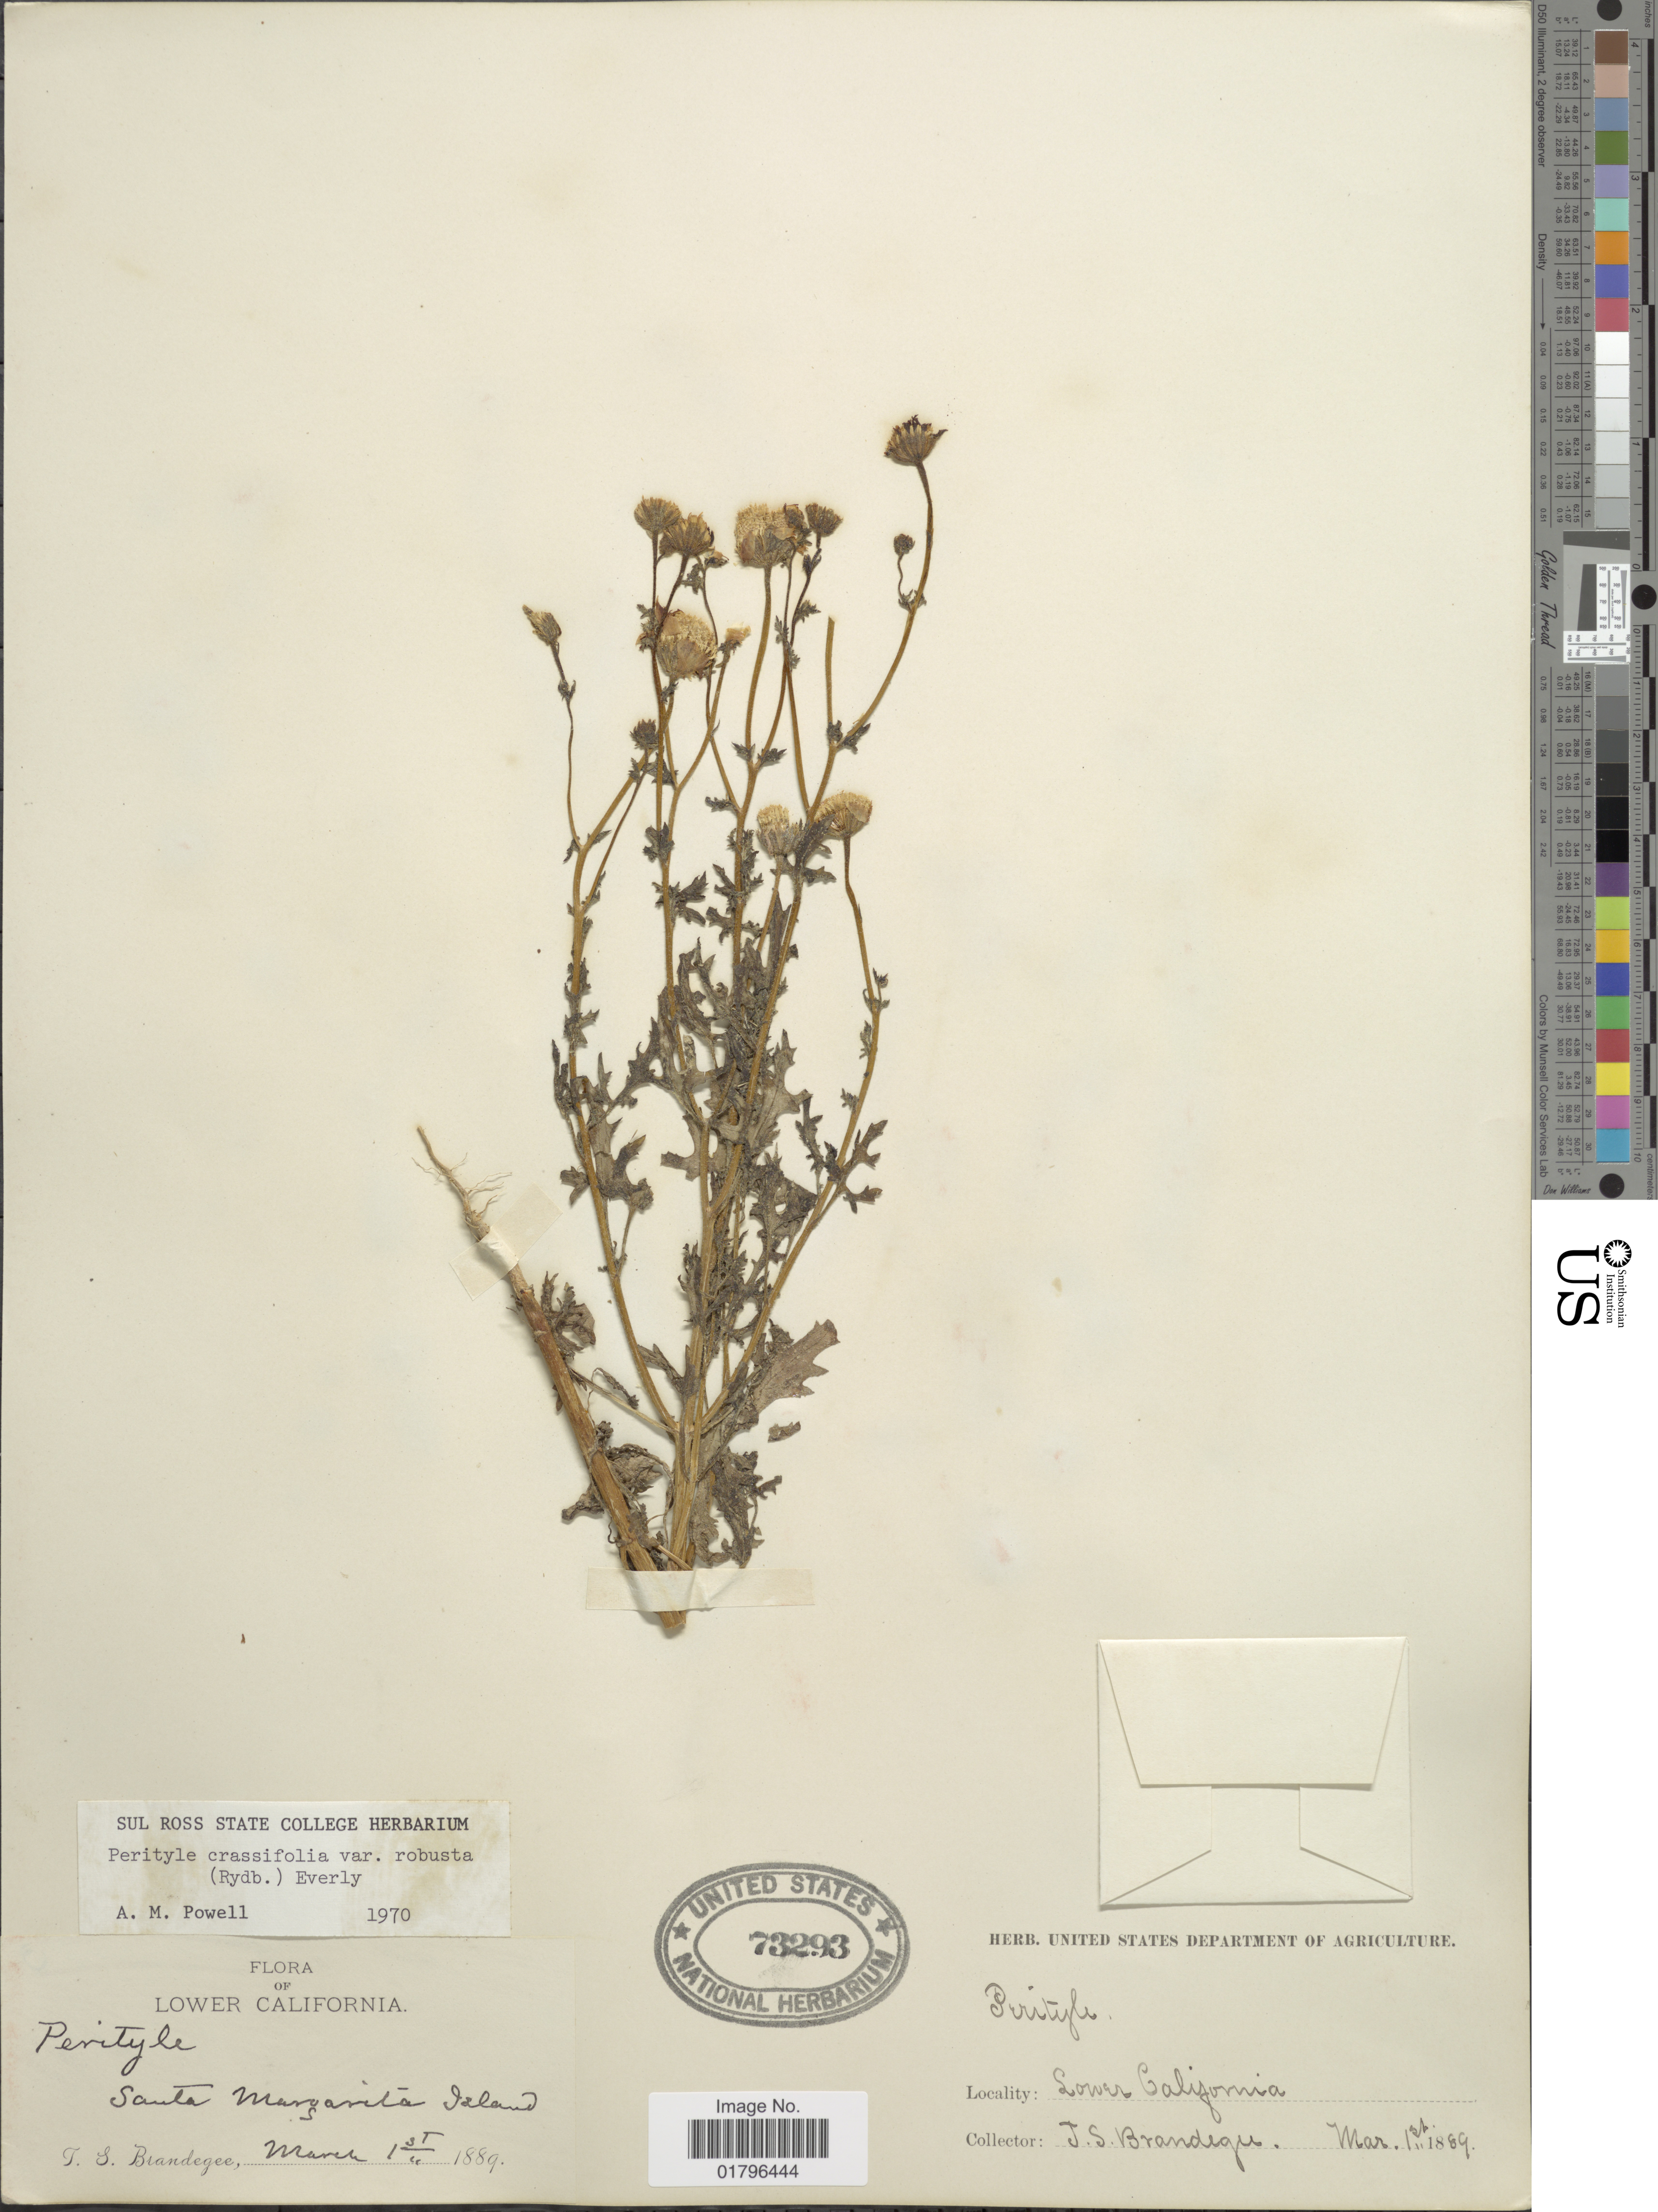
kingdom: Plantae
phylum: Tracheophyta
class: Magnoliopsida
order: Asterales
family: Asteraceae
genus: Perityle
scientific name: Perityle crassifolia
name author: Brandegee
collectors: T. S. Brandegee (herbarium)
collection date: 1889-03-01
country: Mexico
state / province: Baja California Sur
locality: Santa Margarita Island. Lower California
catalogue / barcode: US 73293